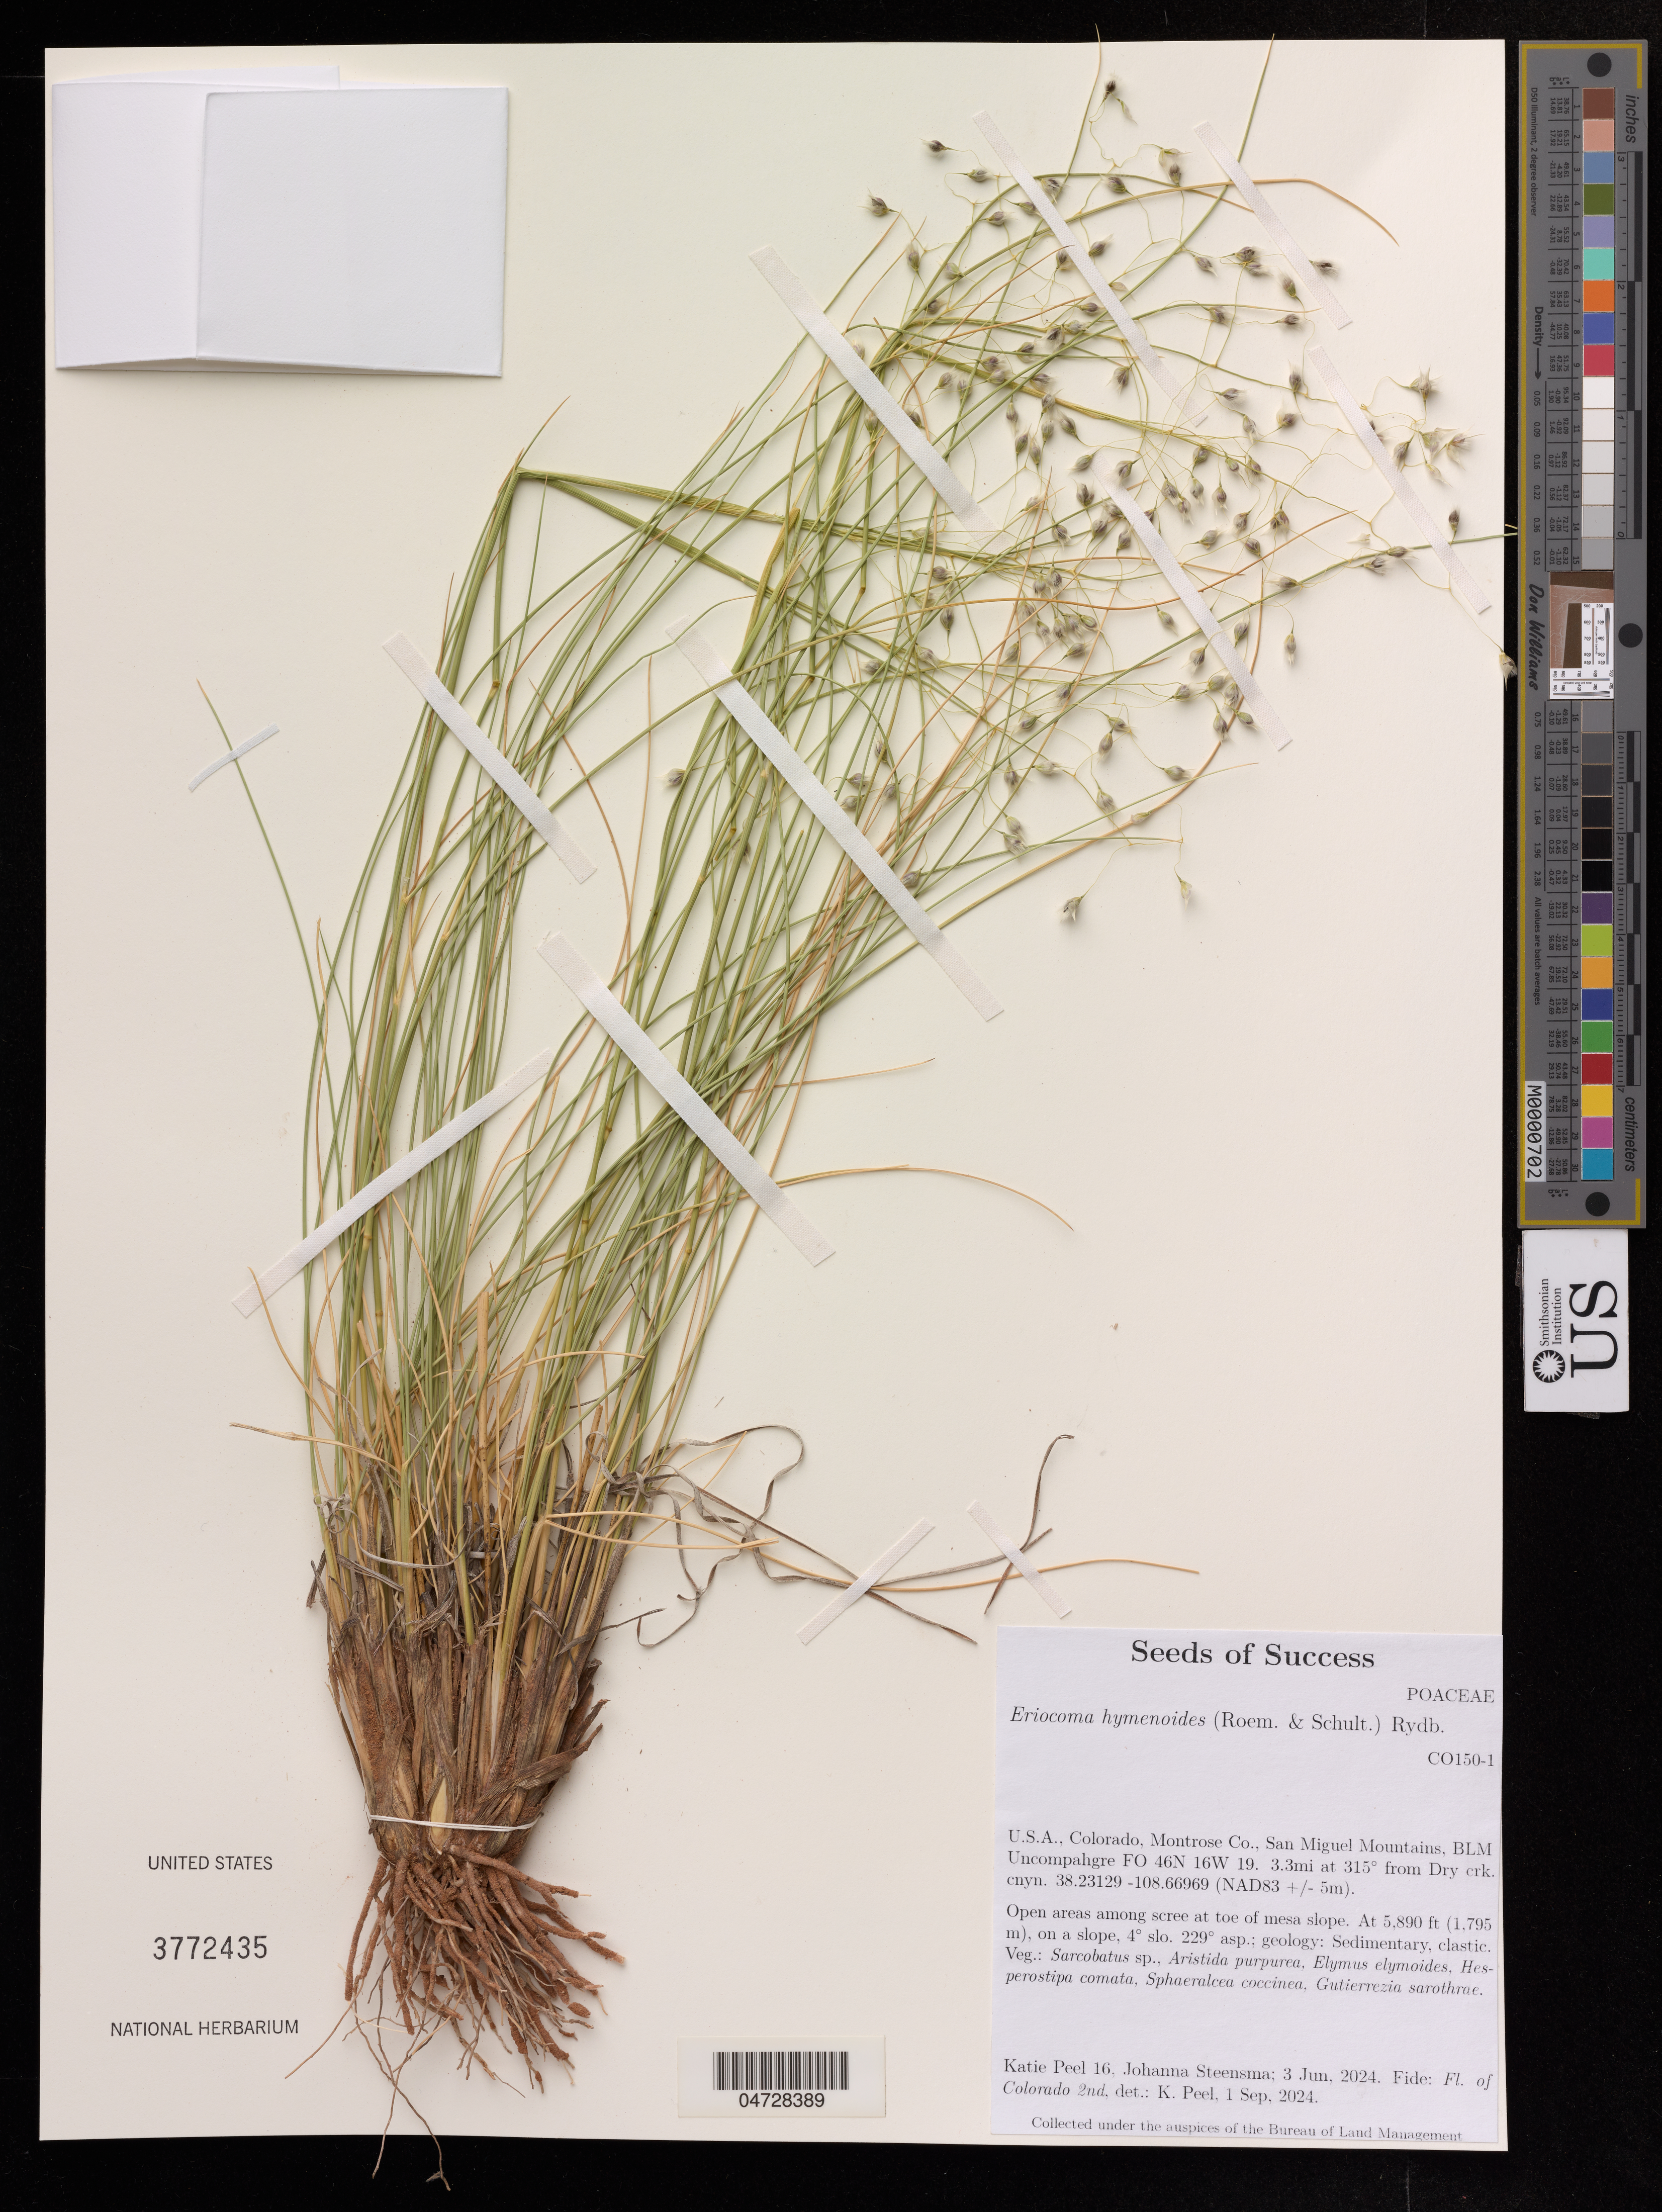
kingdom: Plantae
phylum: Tracheophyta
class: Liliopsida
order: Poales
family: Poaceae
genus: Eriocoma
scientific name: Eriocoma hymenoides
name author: (Roem. & Schult.) Rydb.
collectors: K. Peel & J. Steensma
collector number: CO150-1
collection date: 2024-06-03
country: United States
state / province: Colorado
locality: Montrose Co., San Miguel Mountains, BLM Uncompahgre FO 46N 16W 19. 3.3mi at 315° from Dry crk.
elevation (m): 1795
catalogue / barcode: US 3772435